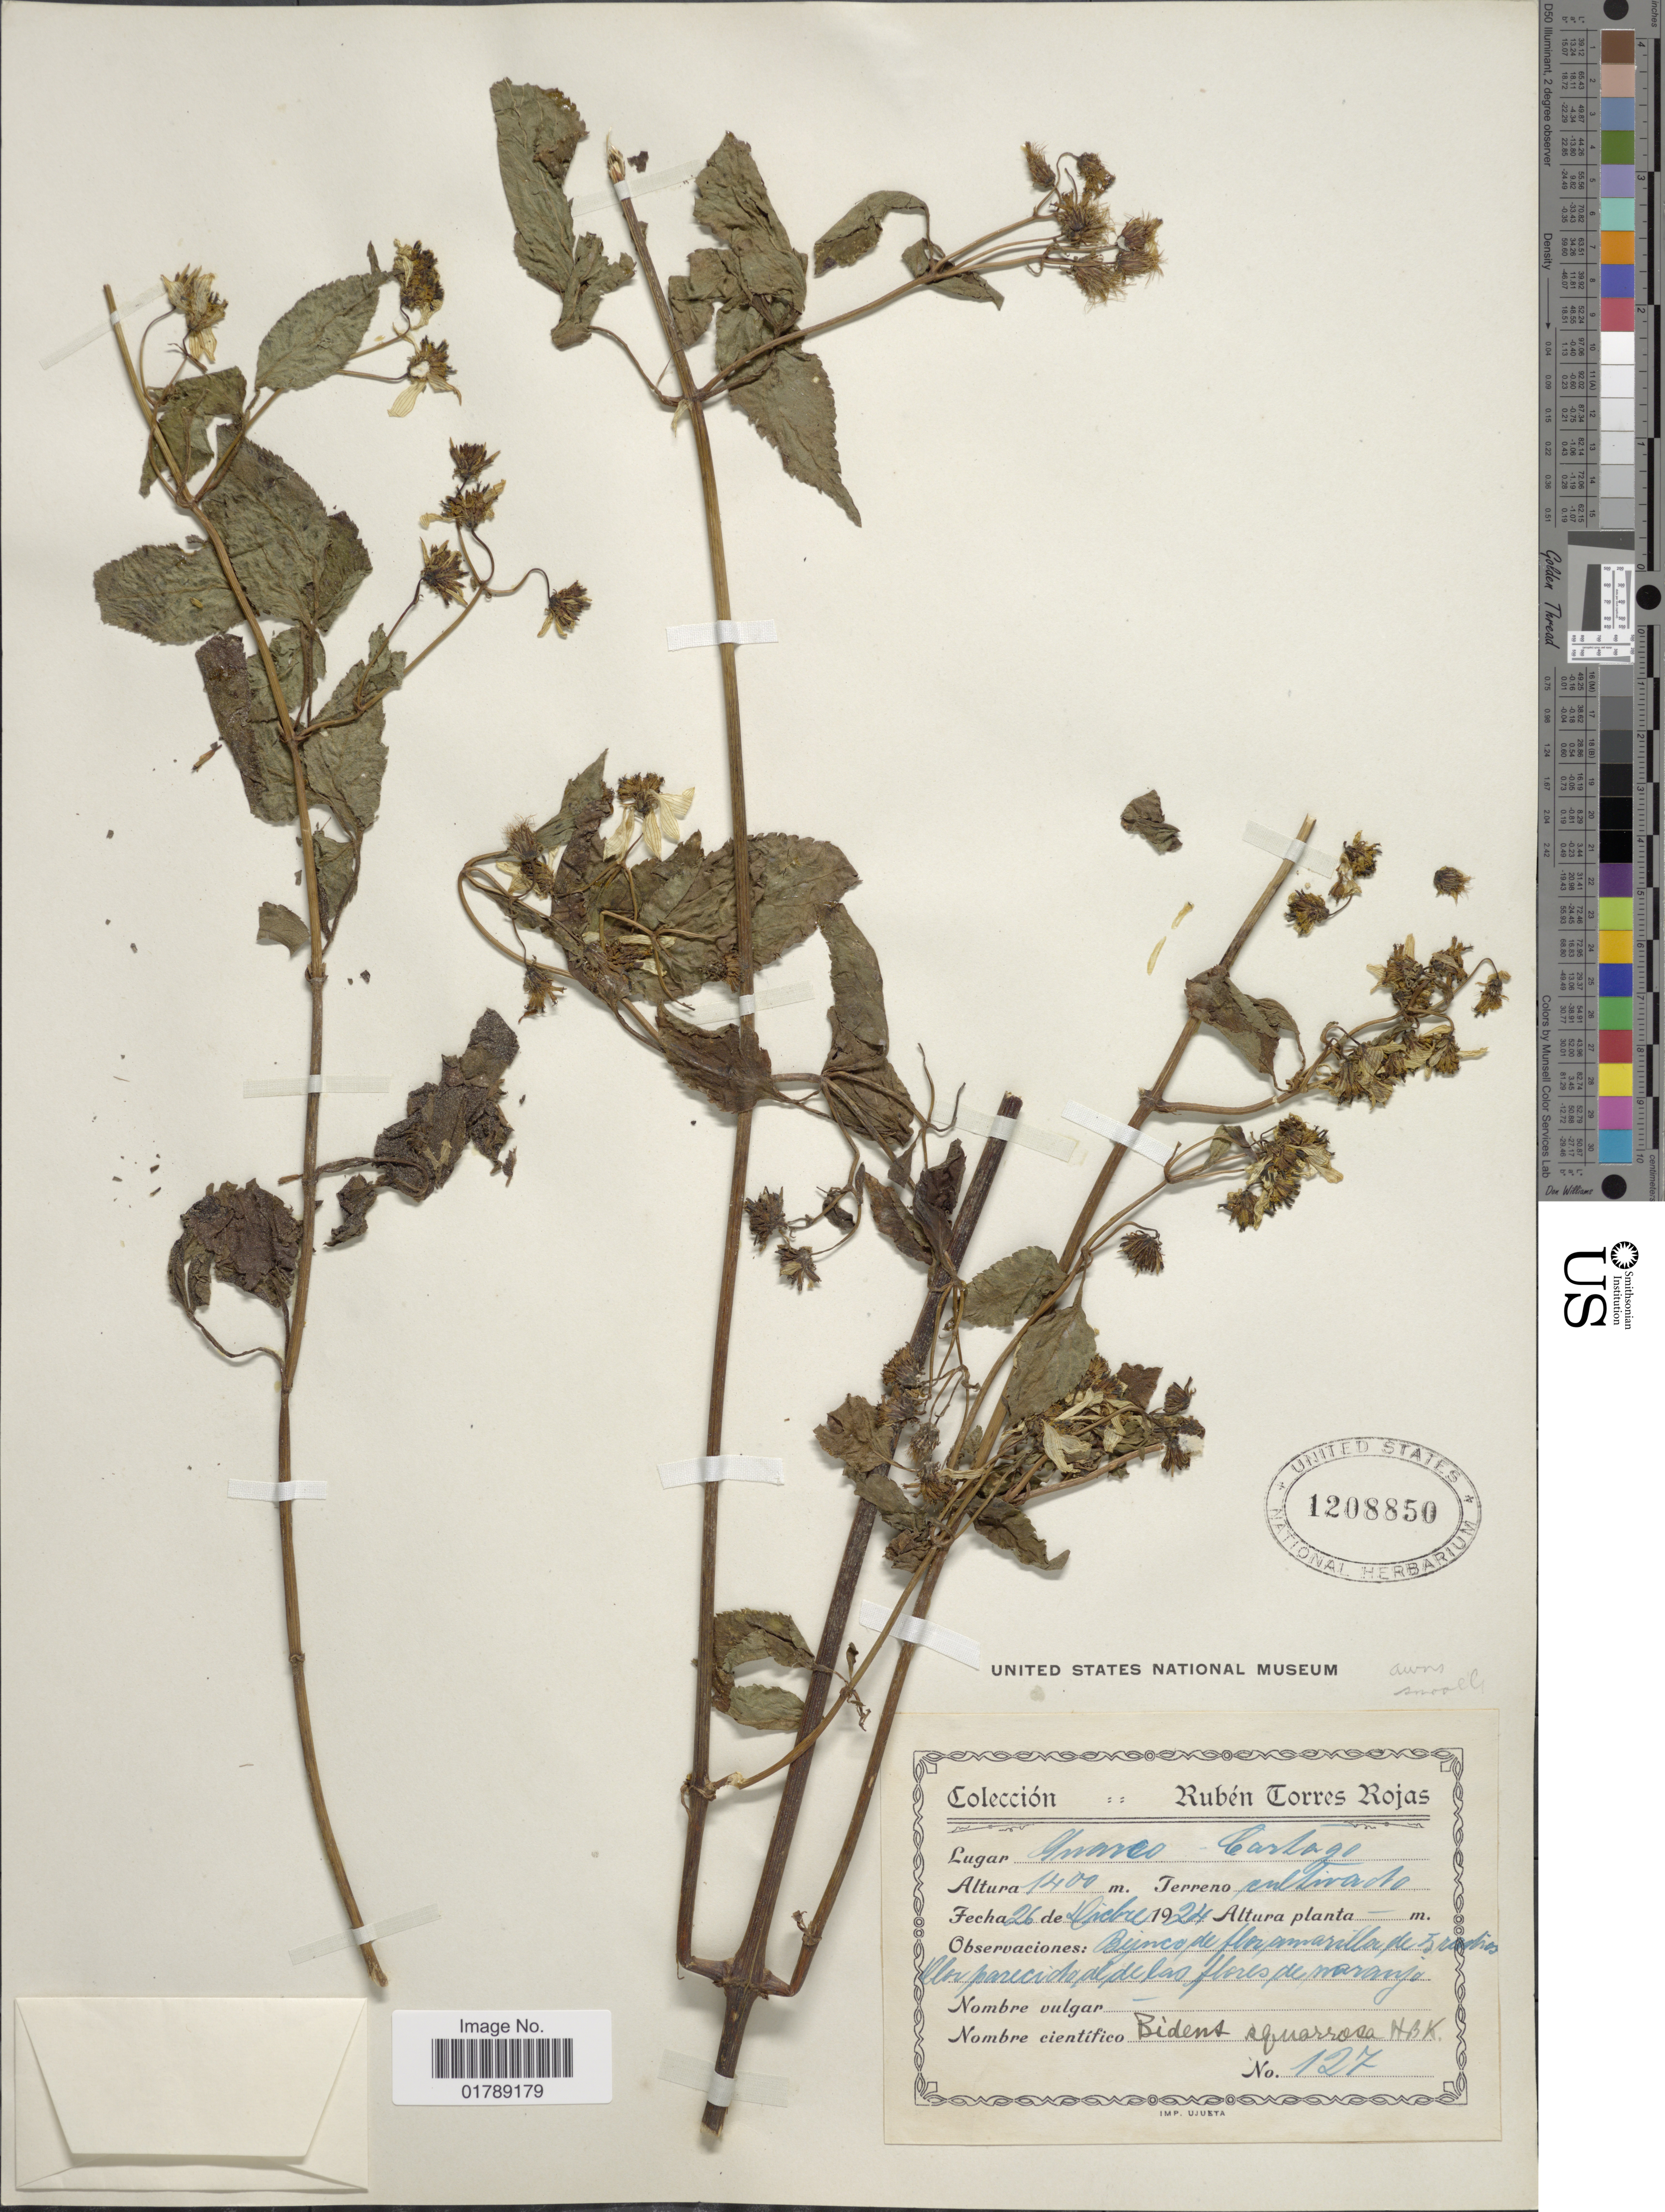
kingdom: Plantae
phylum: Tracheophyta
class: Magnoliopsida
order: Asterales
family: Asteraceae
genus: Bidens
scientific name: Bidens squarrosa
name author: Kunth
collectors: R. Torres Rojas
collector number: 127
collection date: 1924-12-26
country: Costa Rica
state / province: Cartago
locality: Guarco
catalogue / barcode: US 1208850